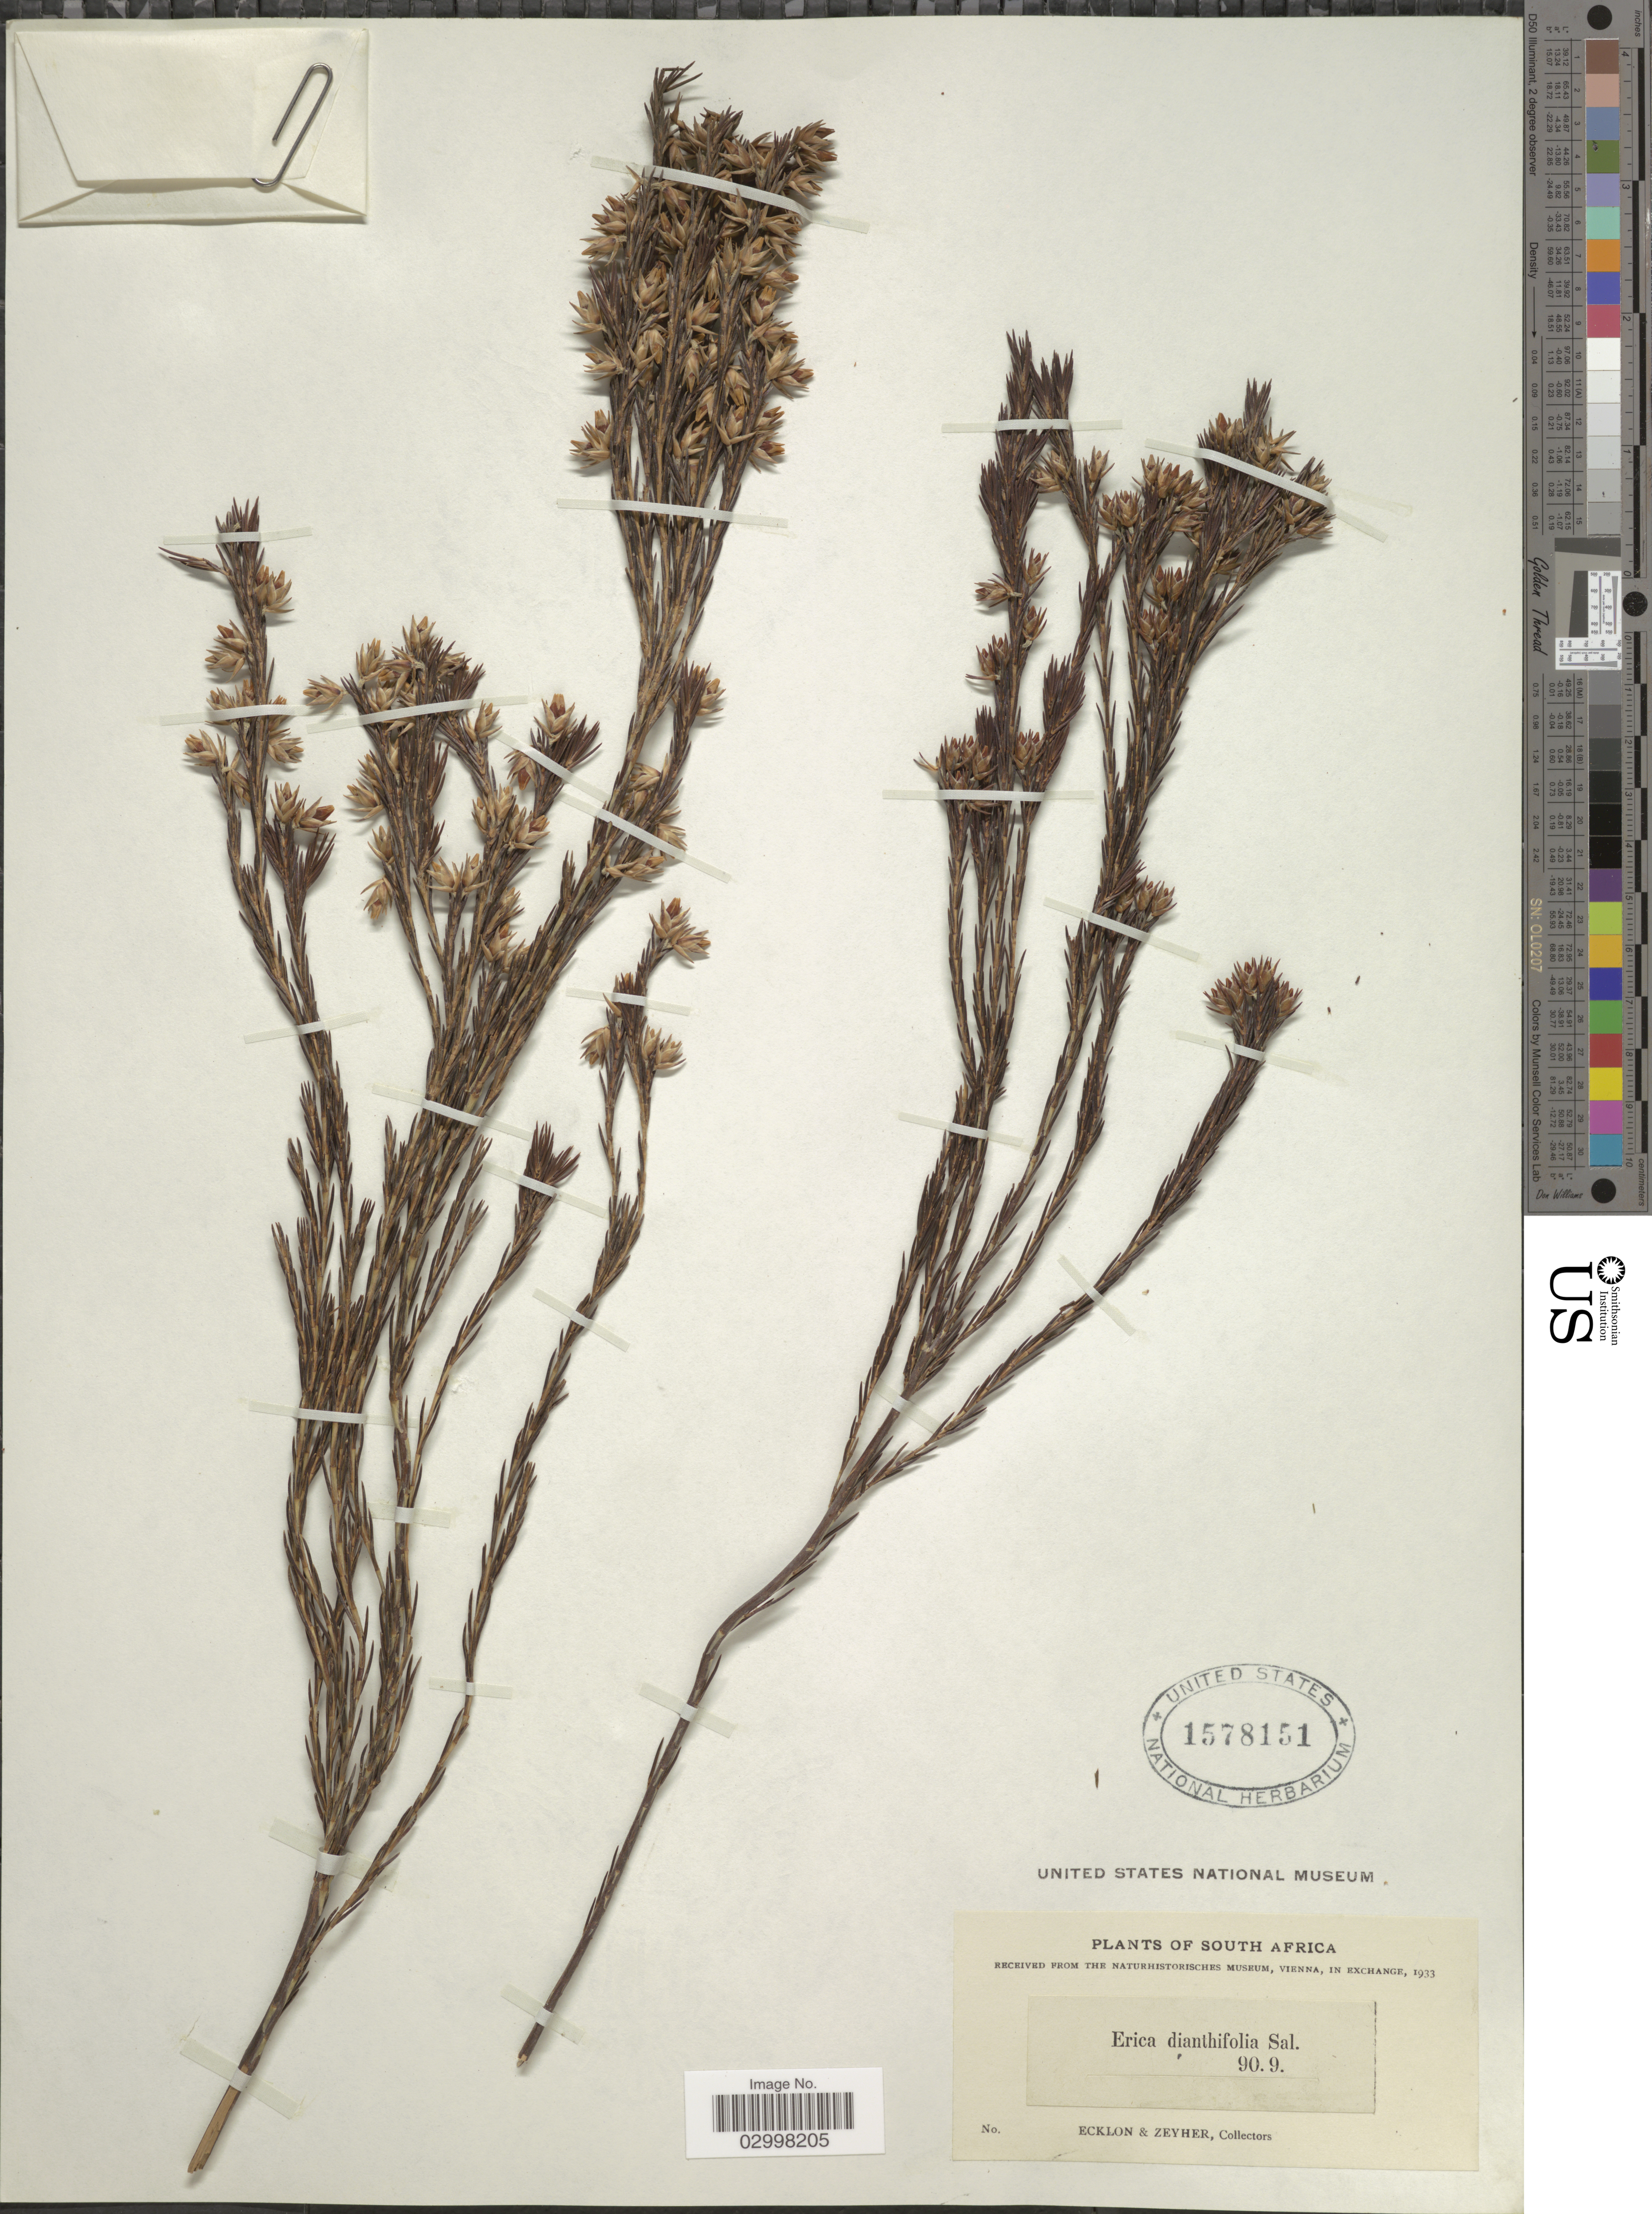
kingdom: Plantae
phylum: Tracheophyta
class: Magnoliopsida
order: Ericales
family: Ericaceae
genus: Erica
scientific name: Erica dianthifolia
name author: Salisb.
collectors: -. Ecklon & -. Zeyher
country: South Africa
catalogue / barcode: US 1578151